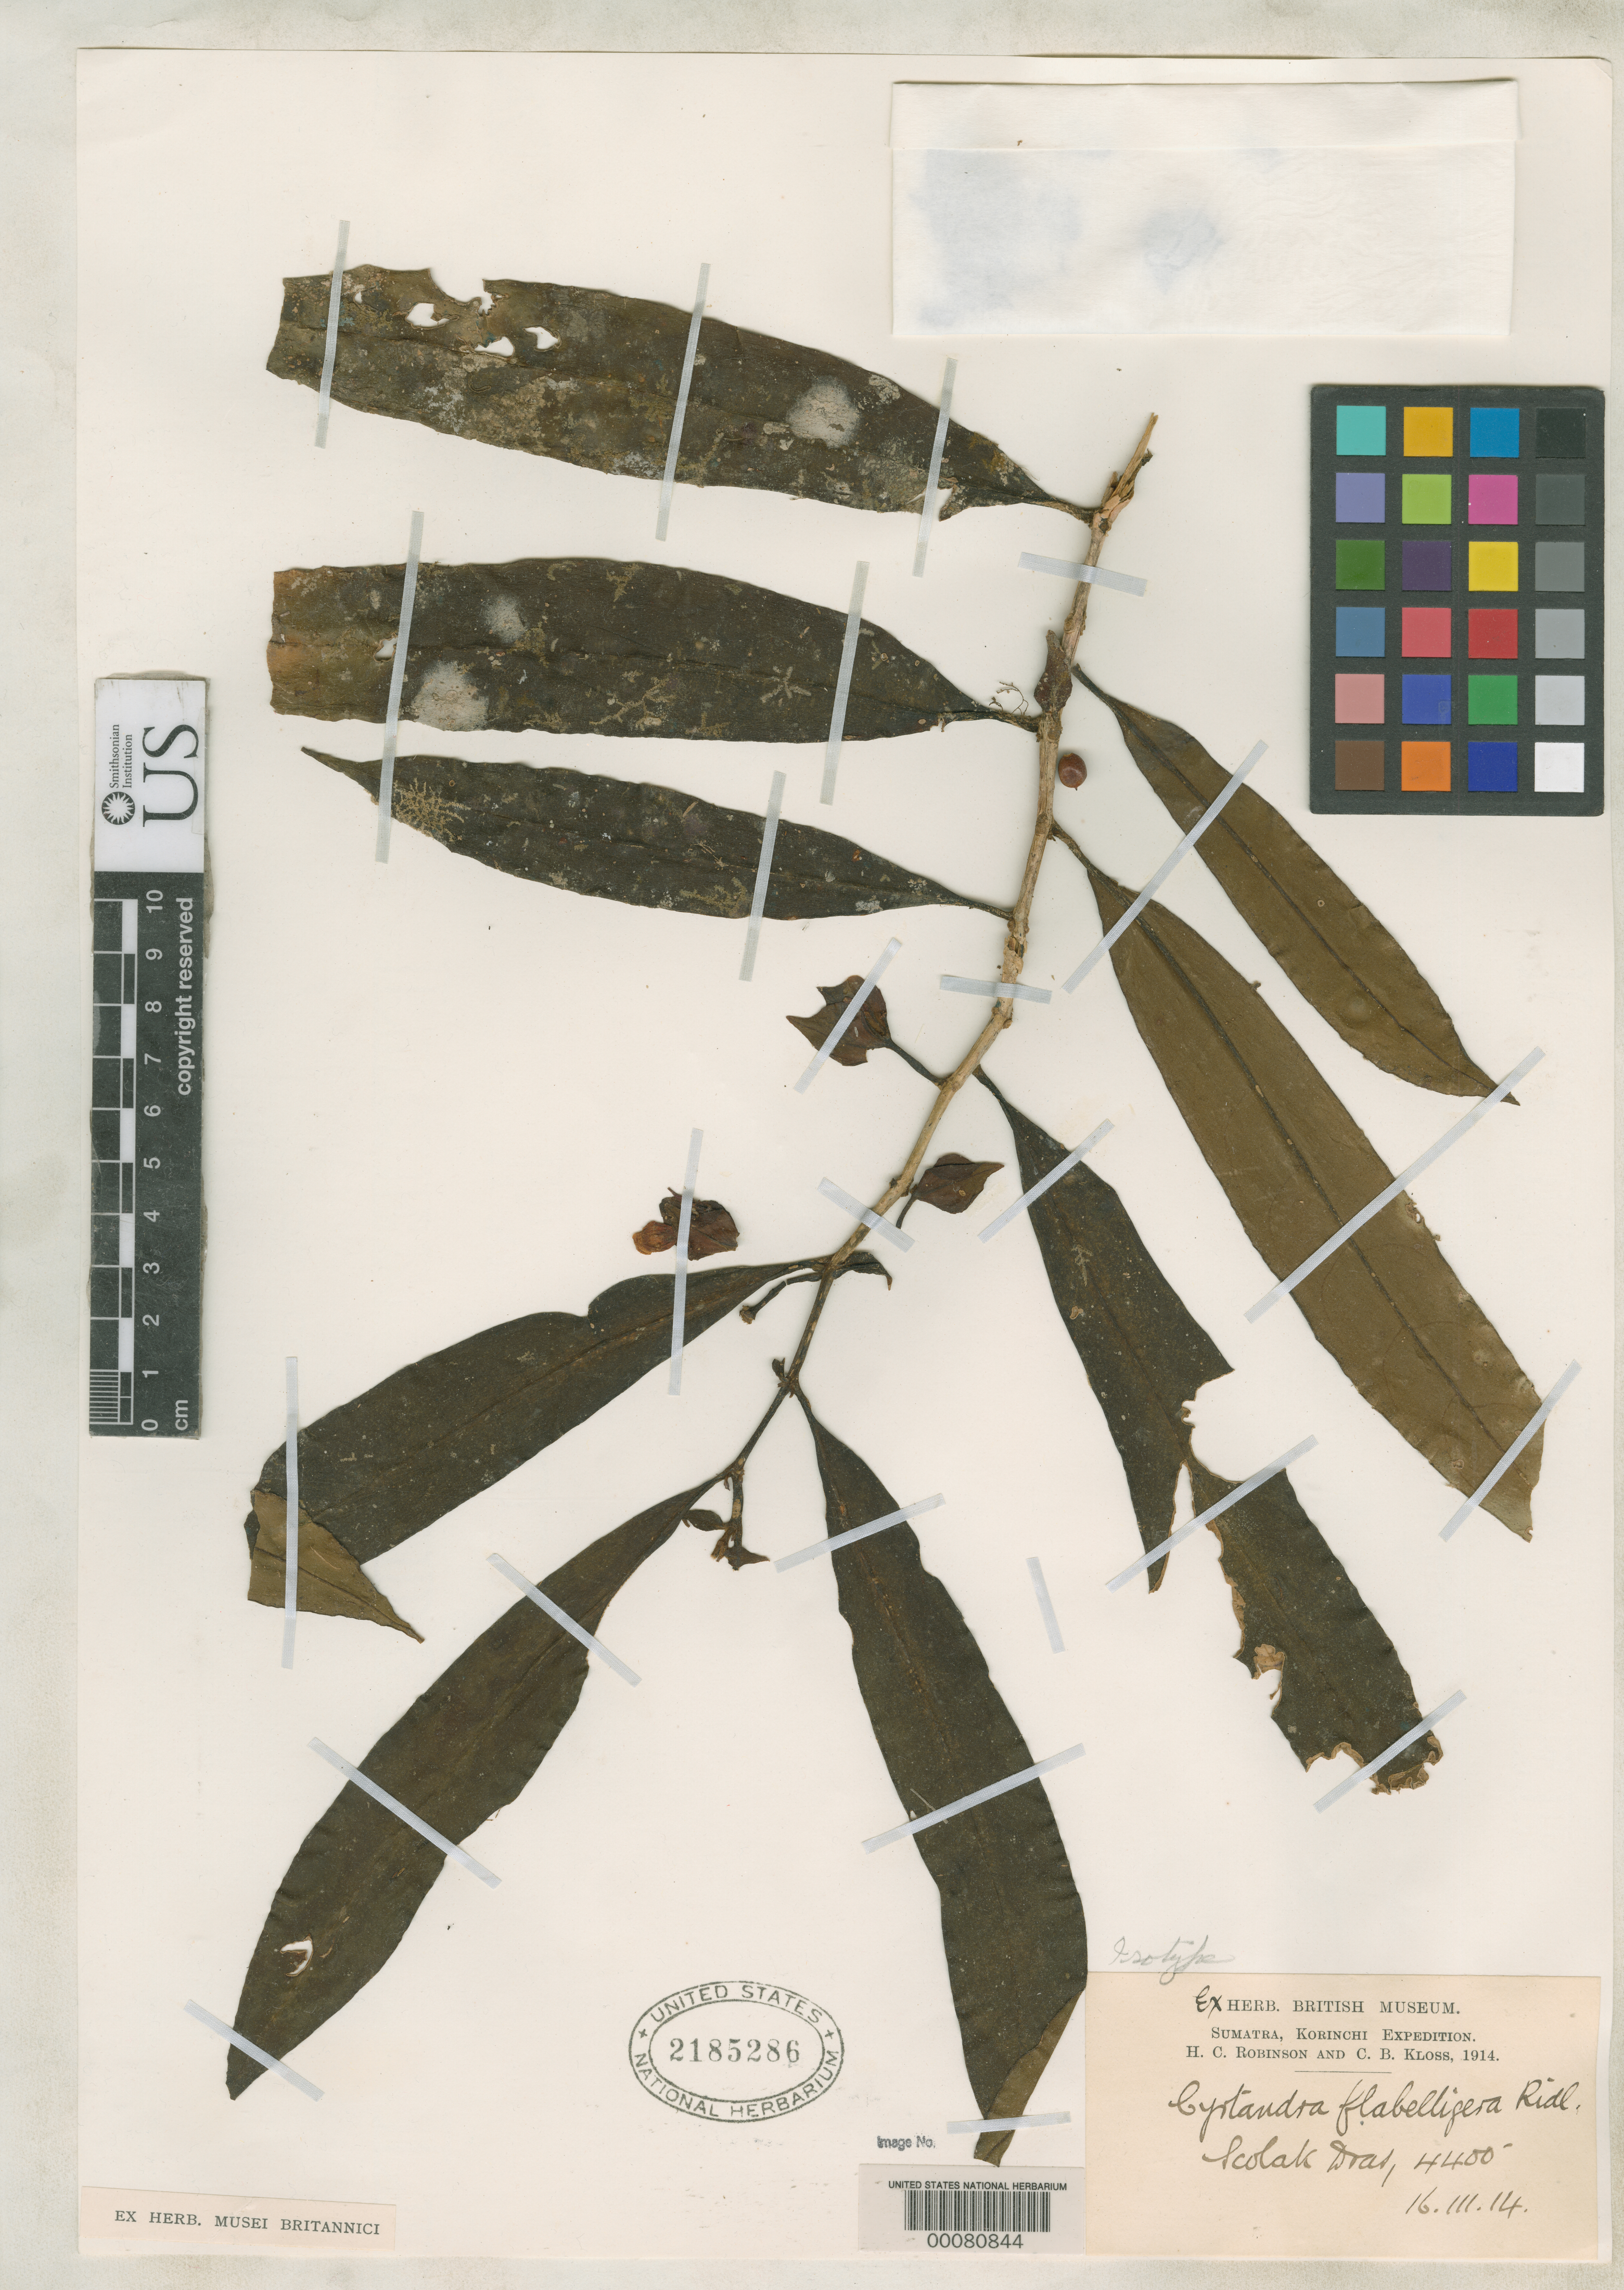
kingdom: Plantae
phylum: Tracheophyta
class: Magnoliopsida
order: Lamiales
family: Gesneriaceae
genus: Cyrtandra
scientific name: Cyrtandra flabelligera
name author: Ridl.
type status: Possible Isotype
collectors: H. C. Robinson & C. Kloss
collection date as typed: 16 Mar 1914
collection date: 1914-03-16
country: Indonesia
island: Sumatra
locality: Scolak Dras.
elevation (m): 1341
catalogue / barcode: US 2185286